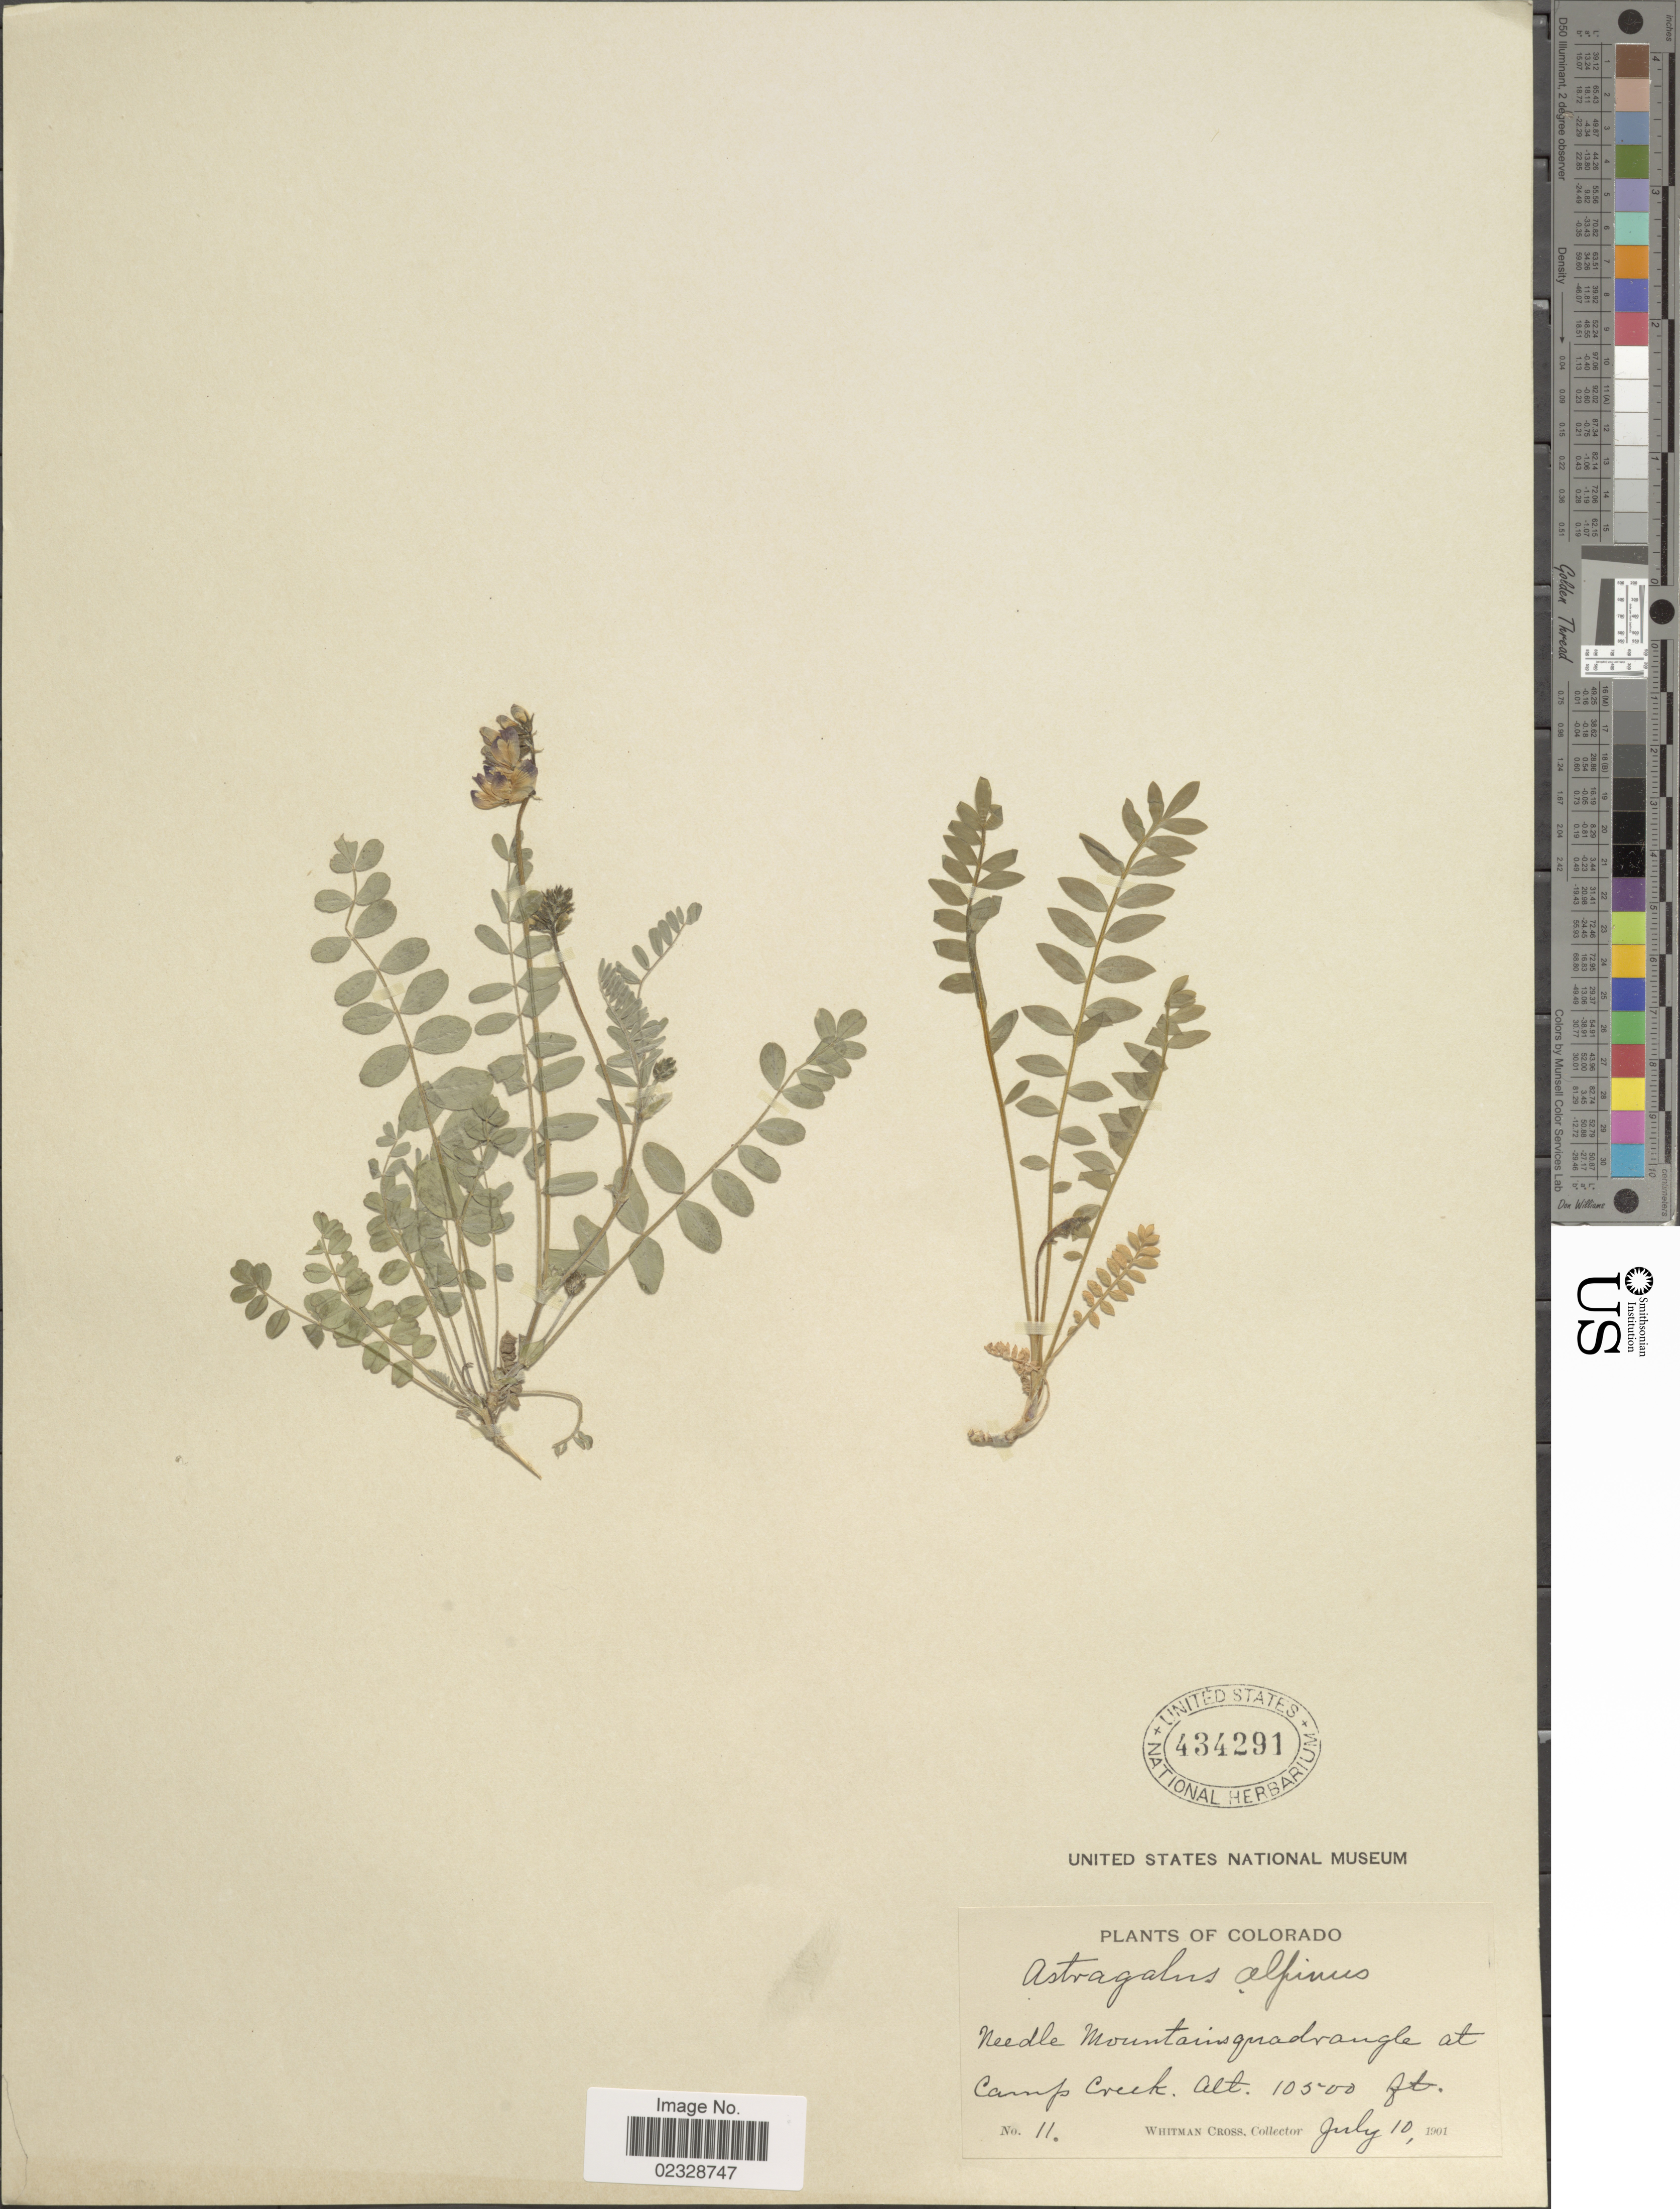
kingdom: Plantae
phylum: Tracheophyta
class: Magnoliopsida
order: Fabales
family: Fabaceae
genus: Astragalus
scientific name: Astragalus alpinus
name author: L.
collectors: W. Cross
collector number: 11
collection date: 1901-07-10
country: United States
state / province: Colorado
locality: Needle Mountains, quadrangle at Camp Creek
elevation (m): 3200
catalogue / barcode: US 434291